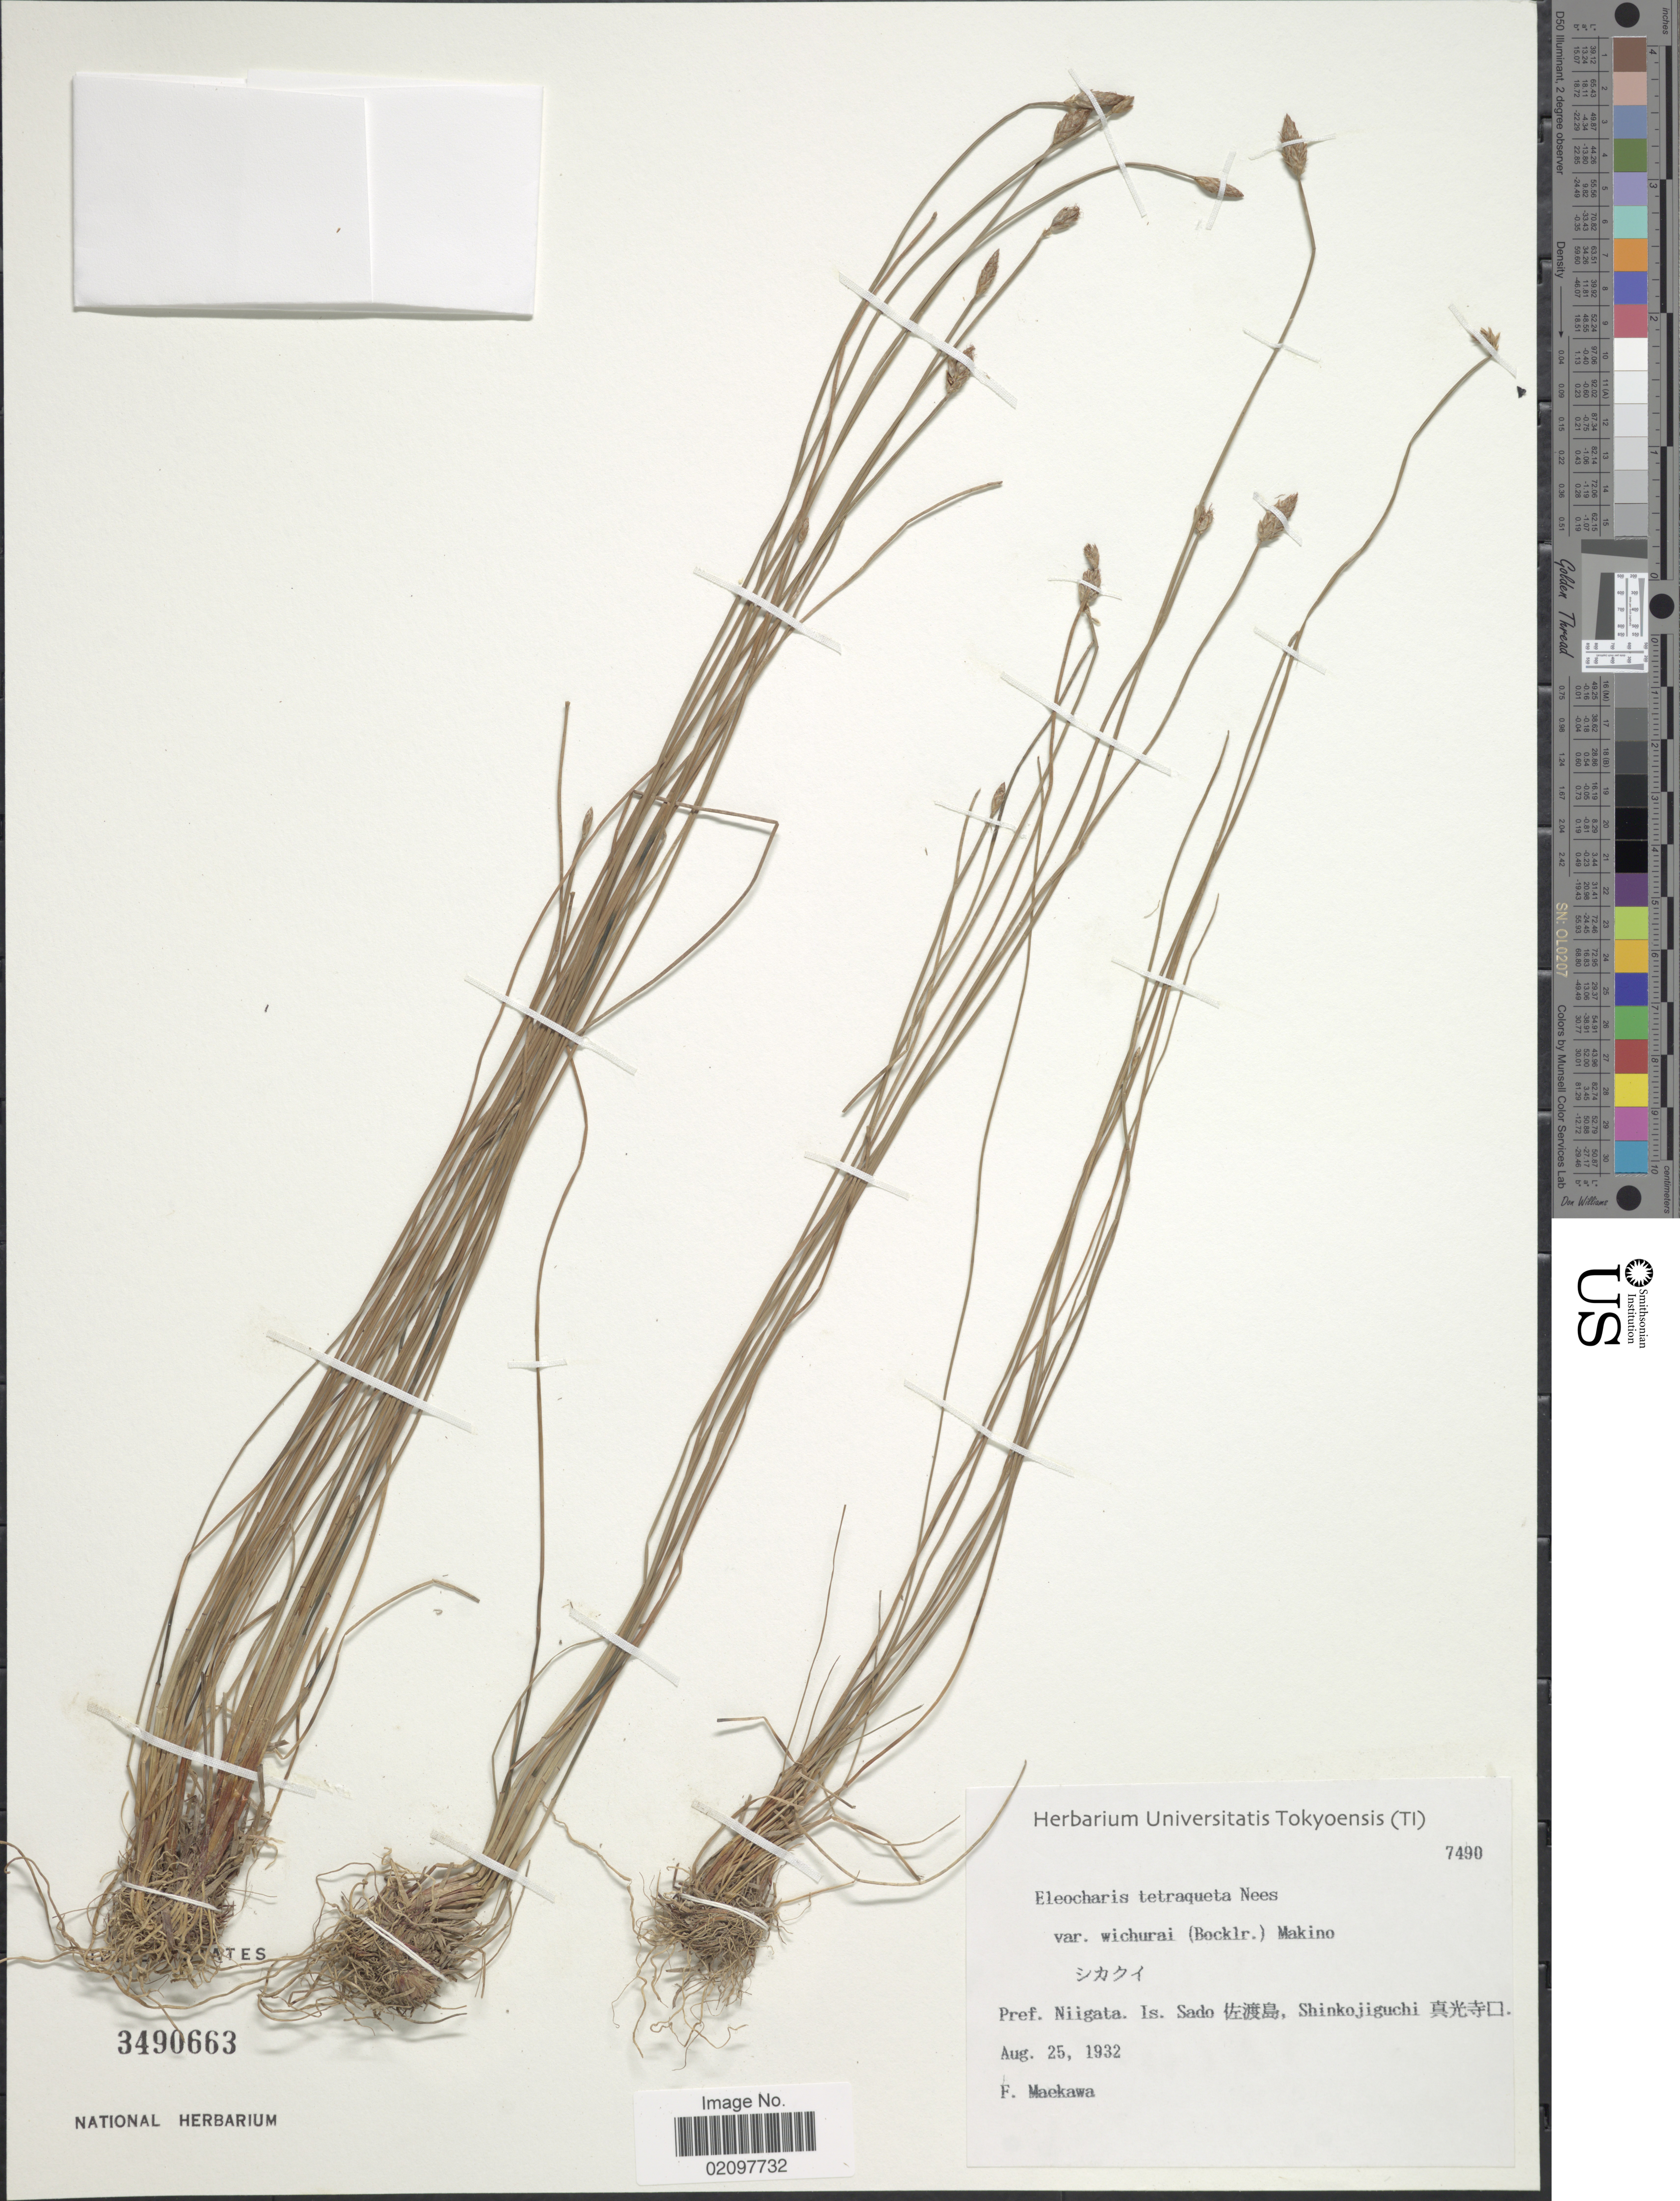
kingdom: Plantae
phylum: Tracheophyta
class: Liliopsida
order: Poales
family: Cyperaceae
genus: Eleocharis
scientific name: Eleocharis tetraquetra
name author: Nees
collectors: F. Maekawa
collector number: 7490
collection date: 1932-08-25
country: Japan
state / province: Niigata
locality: Pref. Niigata. Is. Sado, Shinkojiguchi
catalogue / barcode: US 3490663